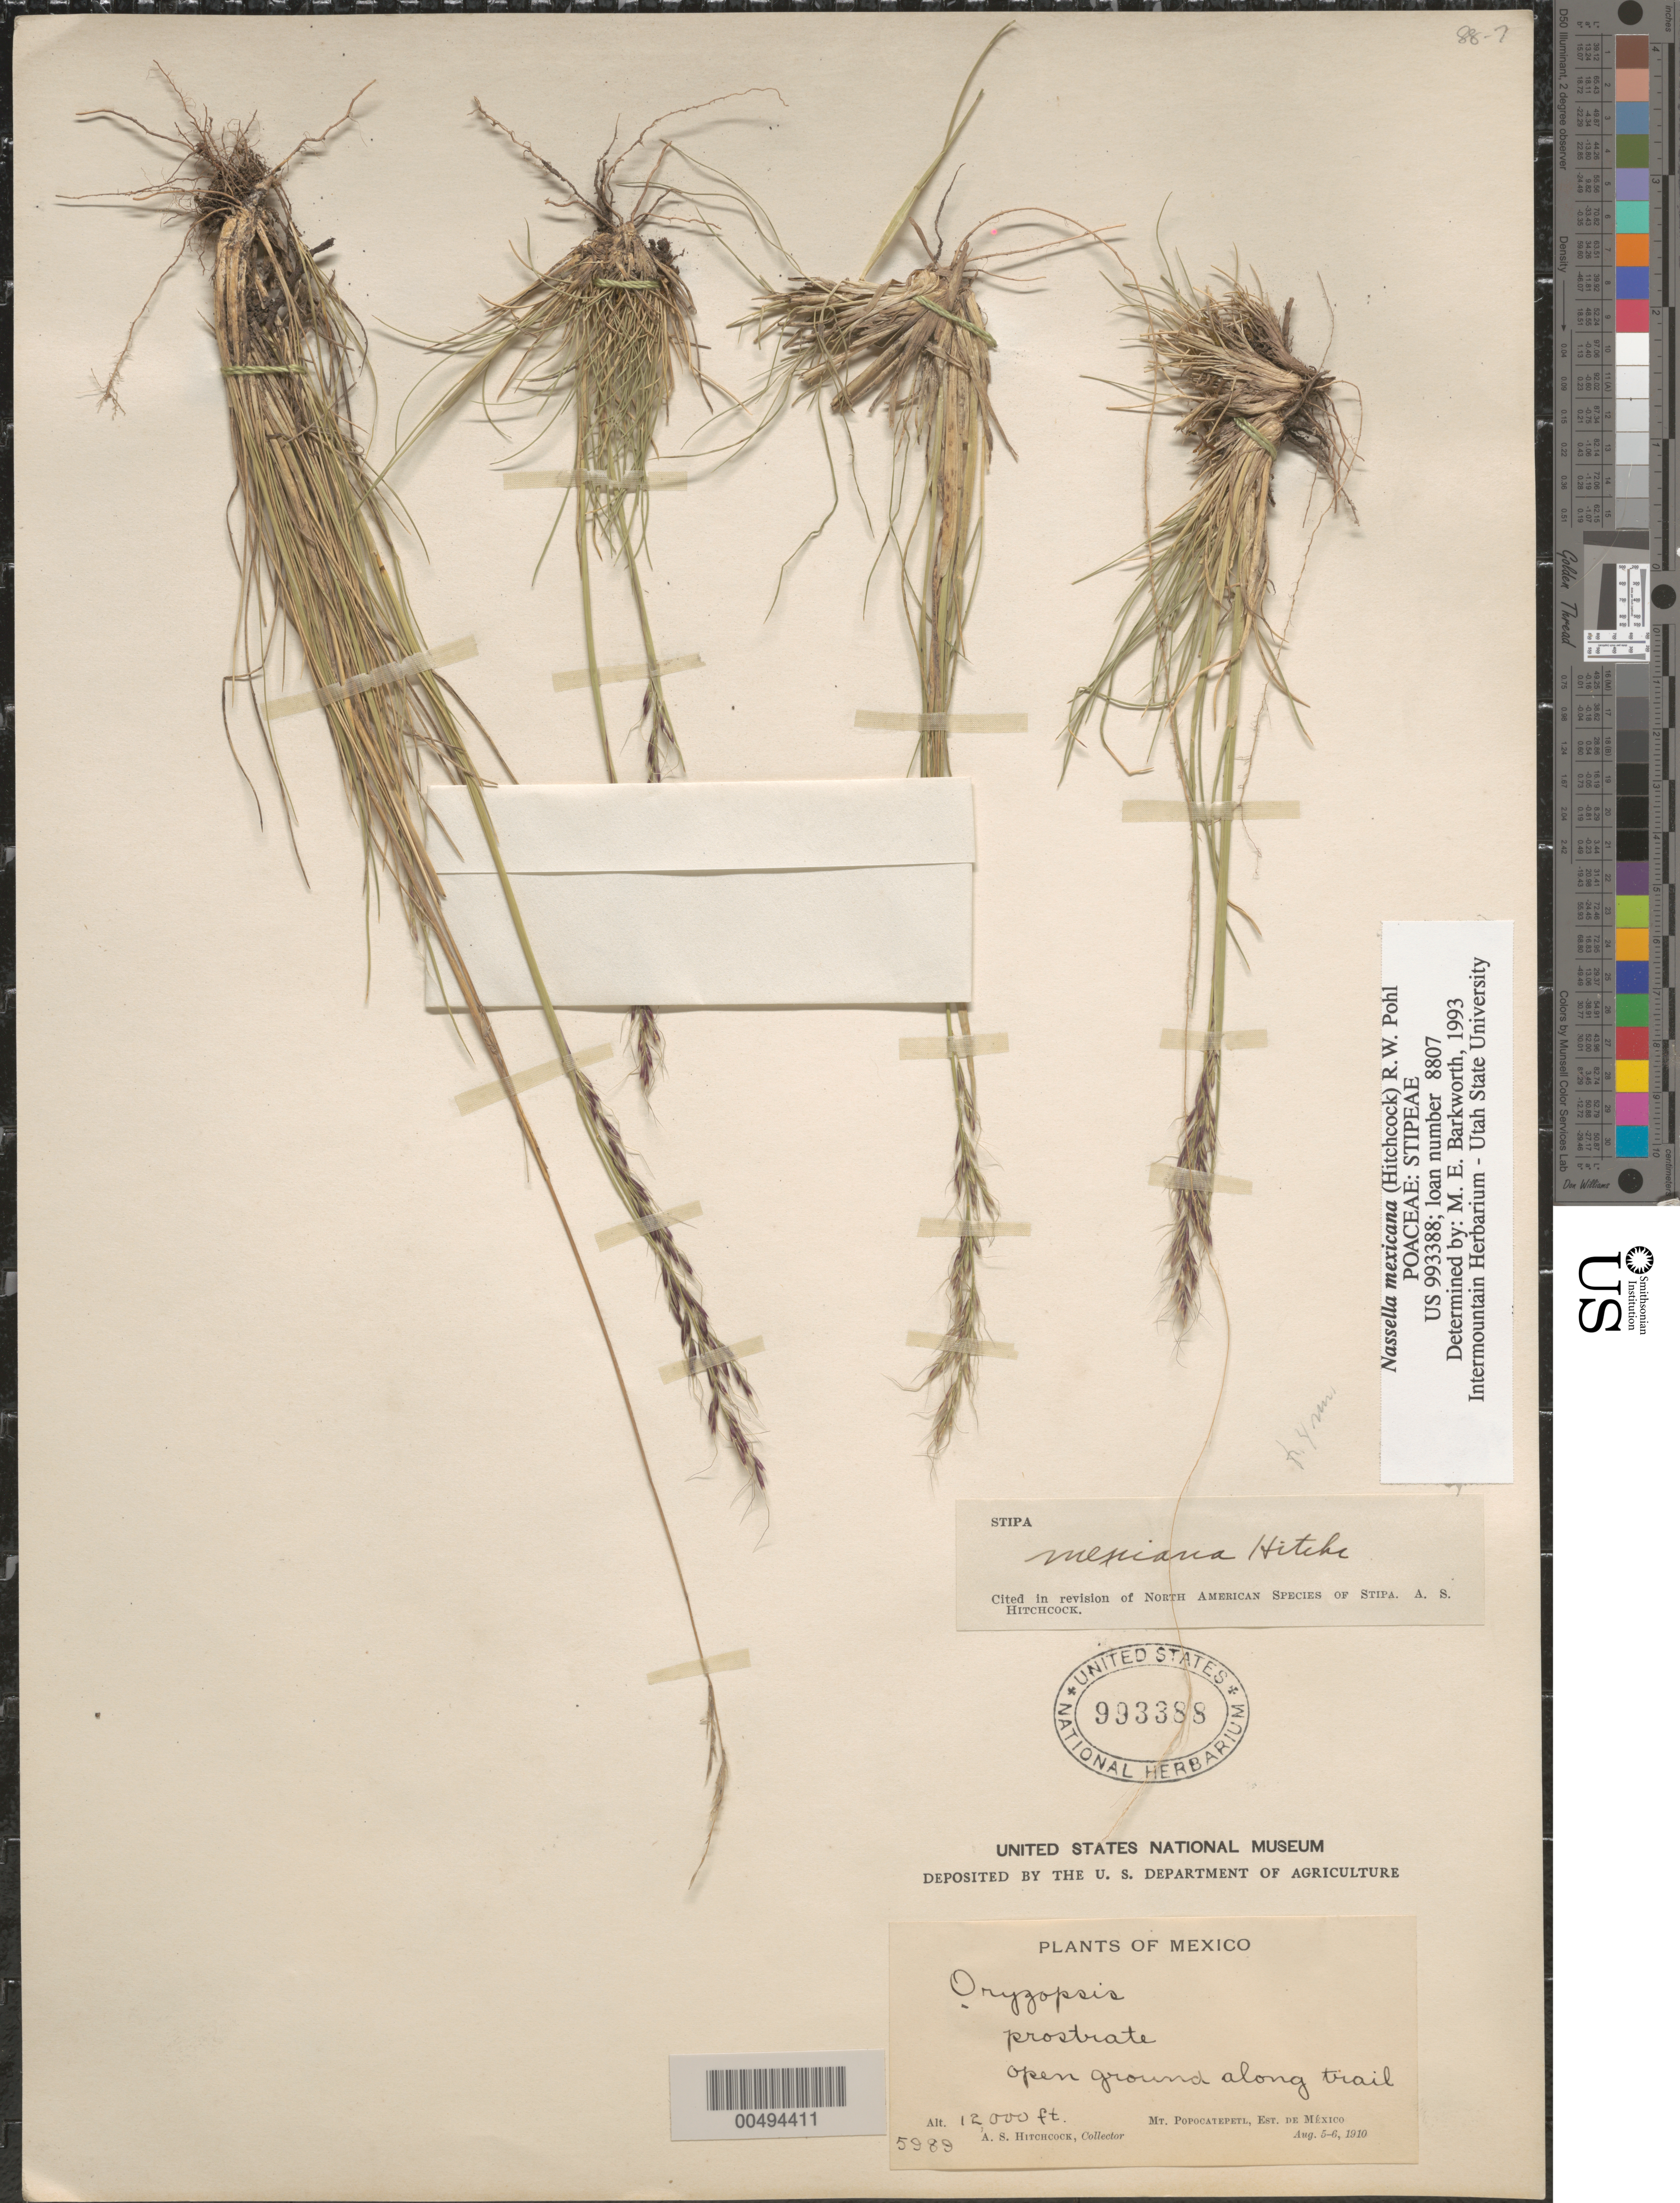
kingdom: Plantae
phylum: Tracheophyta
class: Liliopsida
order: Poales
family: Poaceae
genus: Nassella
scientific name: Nassella mexicana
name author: (Hitchc.) R.W. Pohl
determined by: Barkworth, M. E.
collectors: A. S. Hitchcock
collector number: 5989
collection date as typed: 5 Aug 1910 to 6 Aug 1910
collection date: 1910-08-05/1910-08-06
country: Mexico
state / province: México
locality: Mt. Popocatepetl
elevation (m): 3658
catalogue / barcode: US 993388